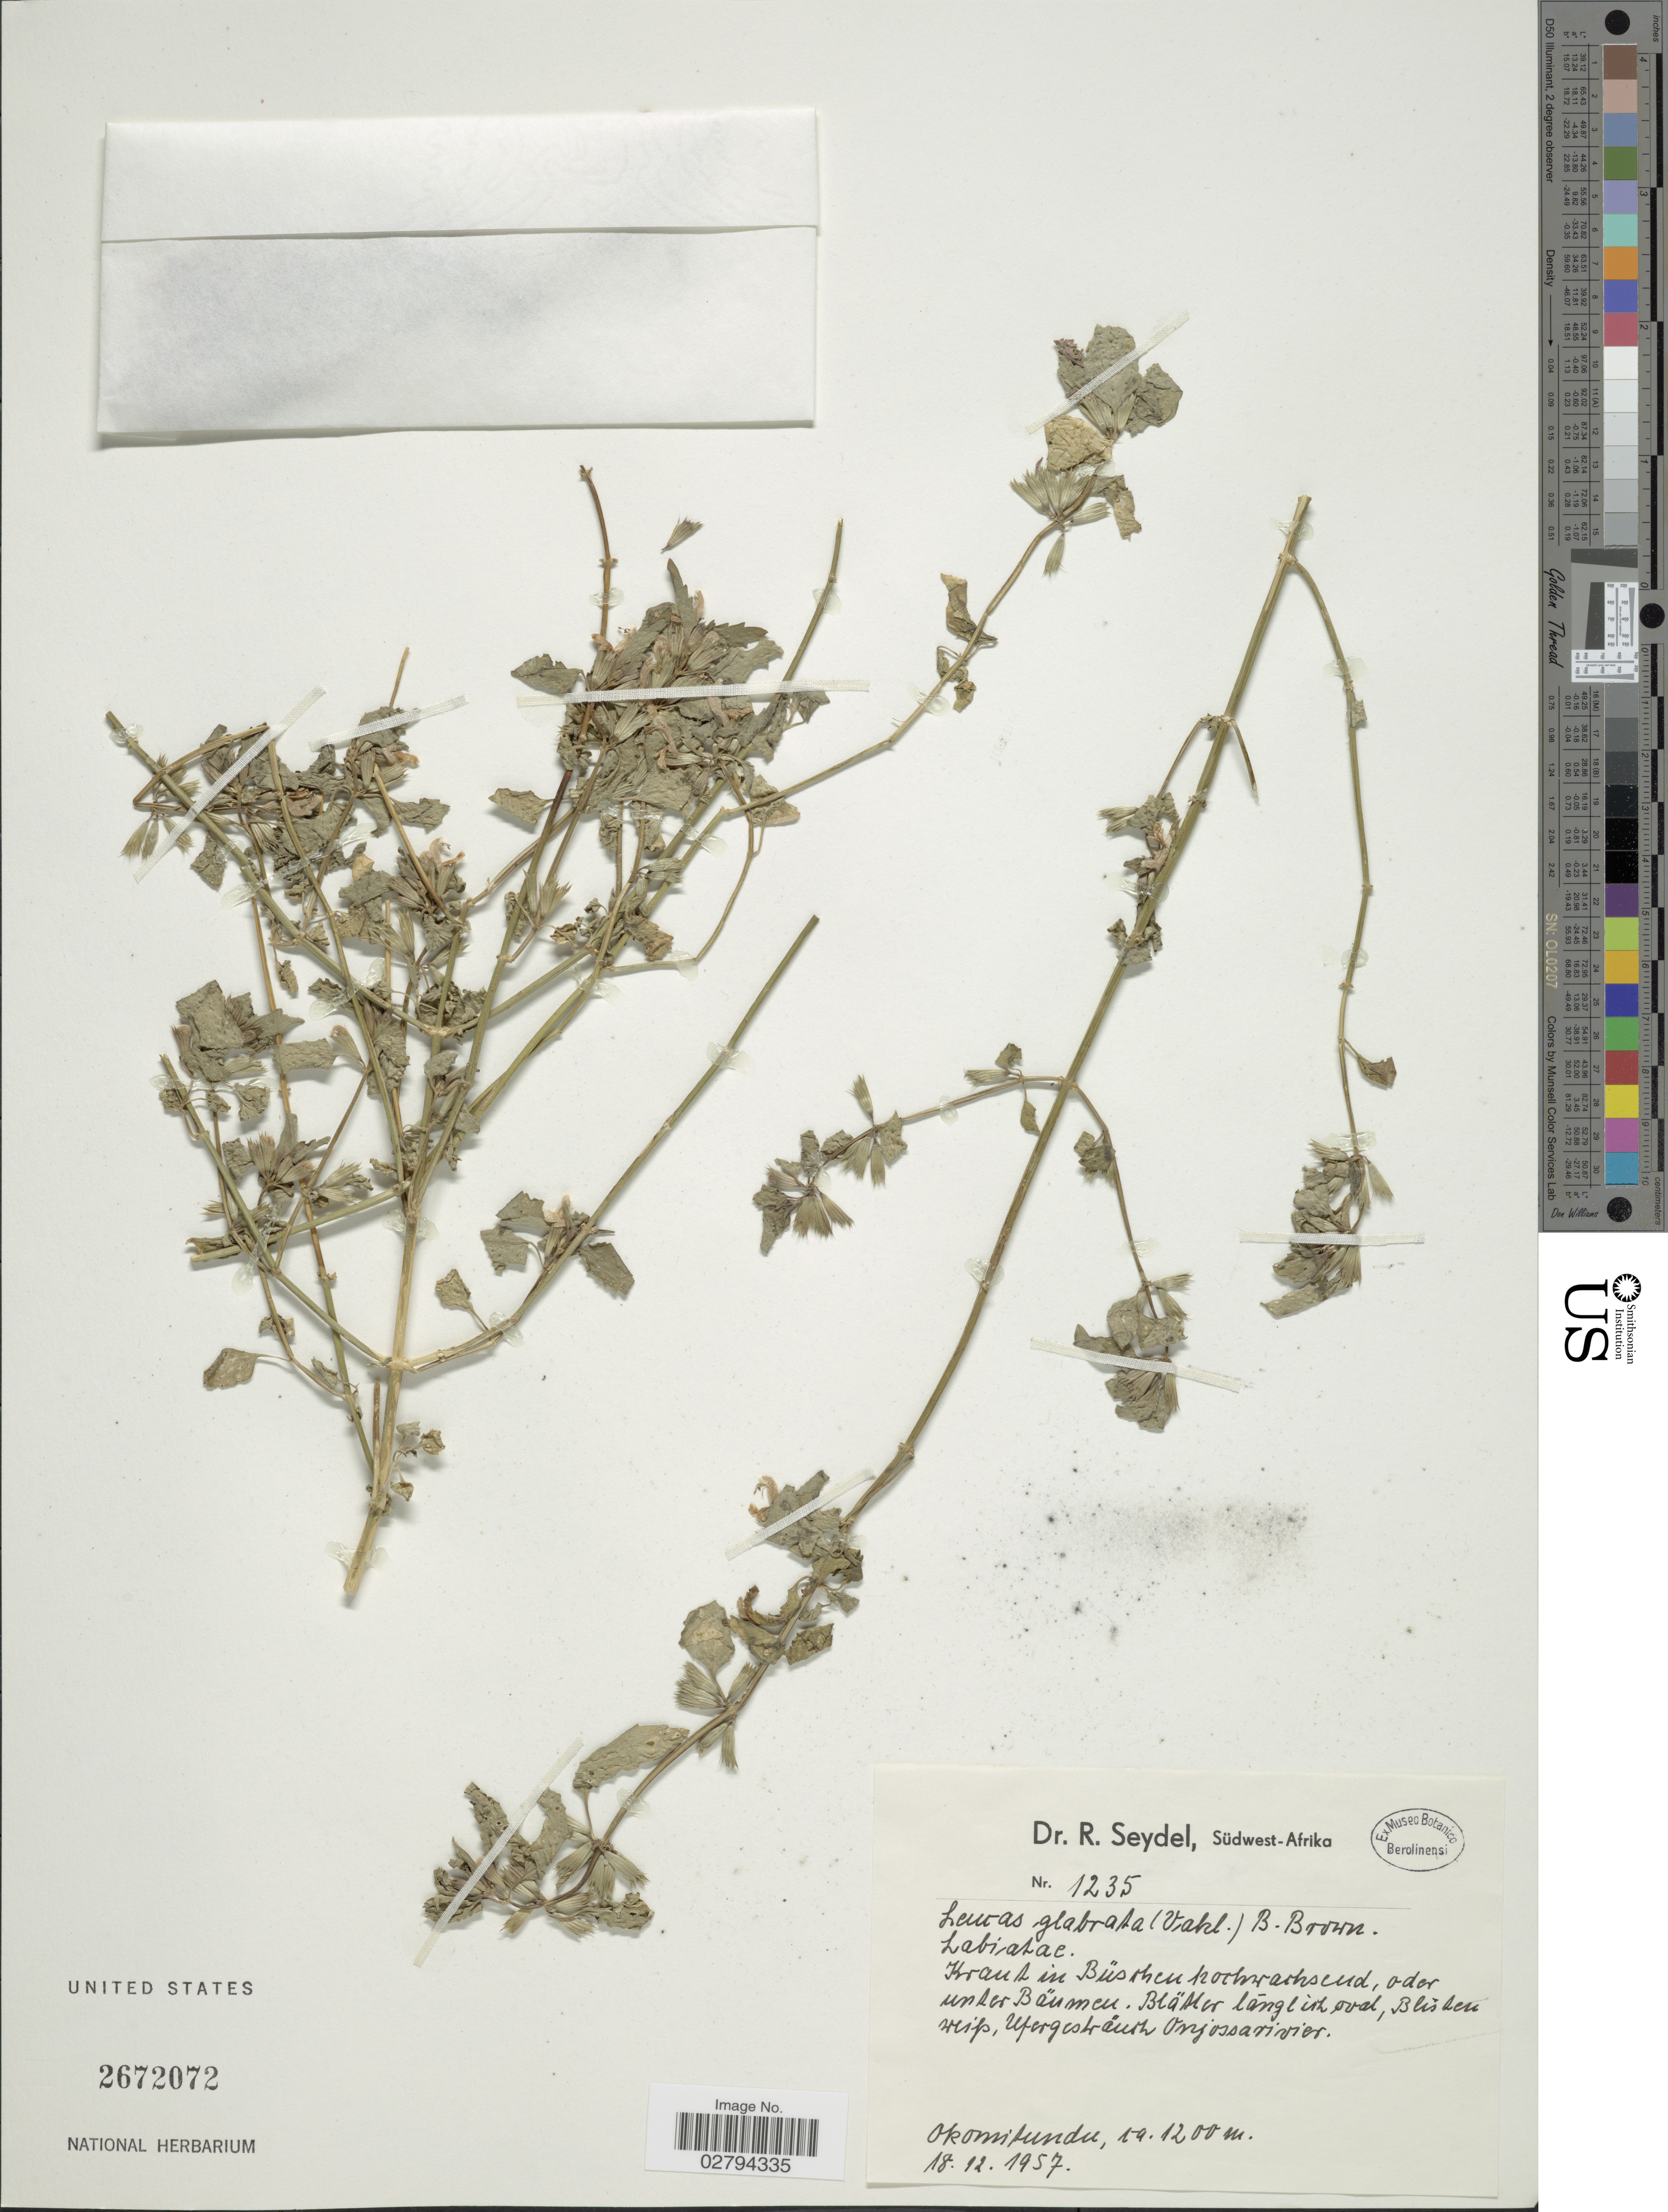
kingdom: Plantae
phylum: Tracheophyta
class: Magnoliopsida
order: Lamiales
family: Lamiaceae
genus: Leucas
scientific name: Leucas glabrata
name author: (Vahl) Sm.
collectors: R. Seydel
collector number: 1235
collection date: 1957-12-18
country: Namibia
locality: Südwest-Afrika. Okomitundu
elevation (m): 1200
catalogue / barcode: US 2672072